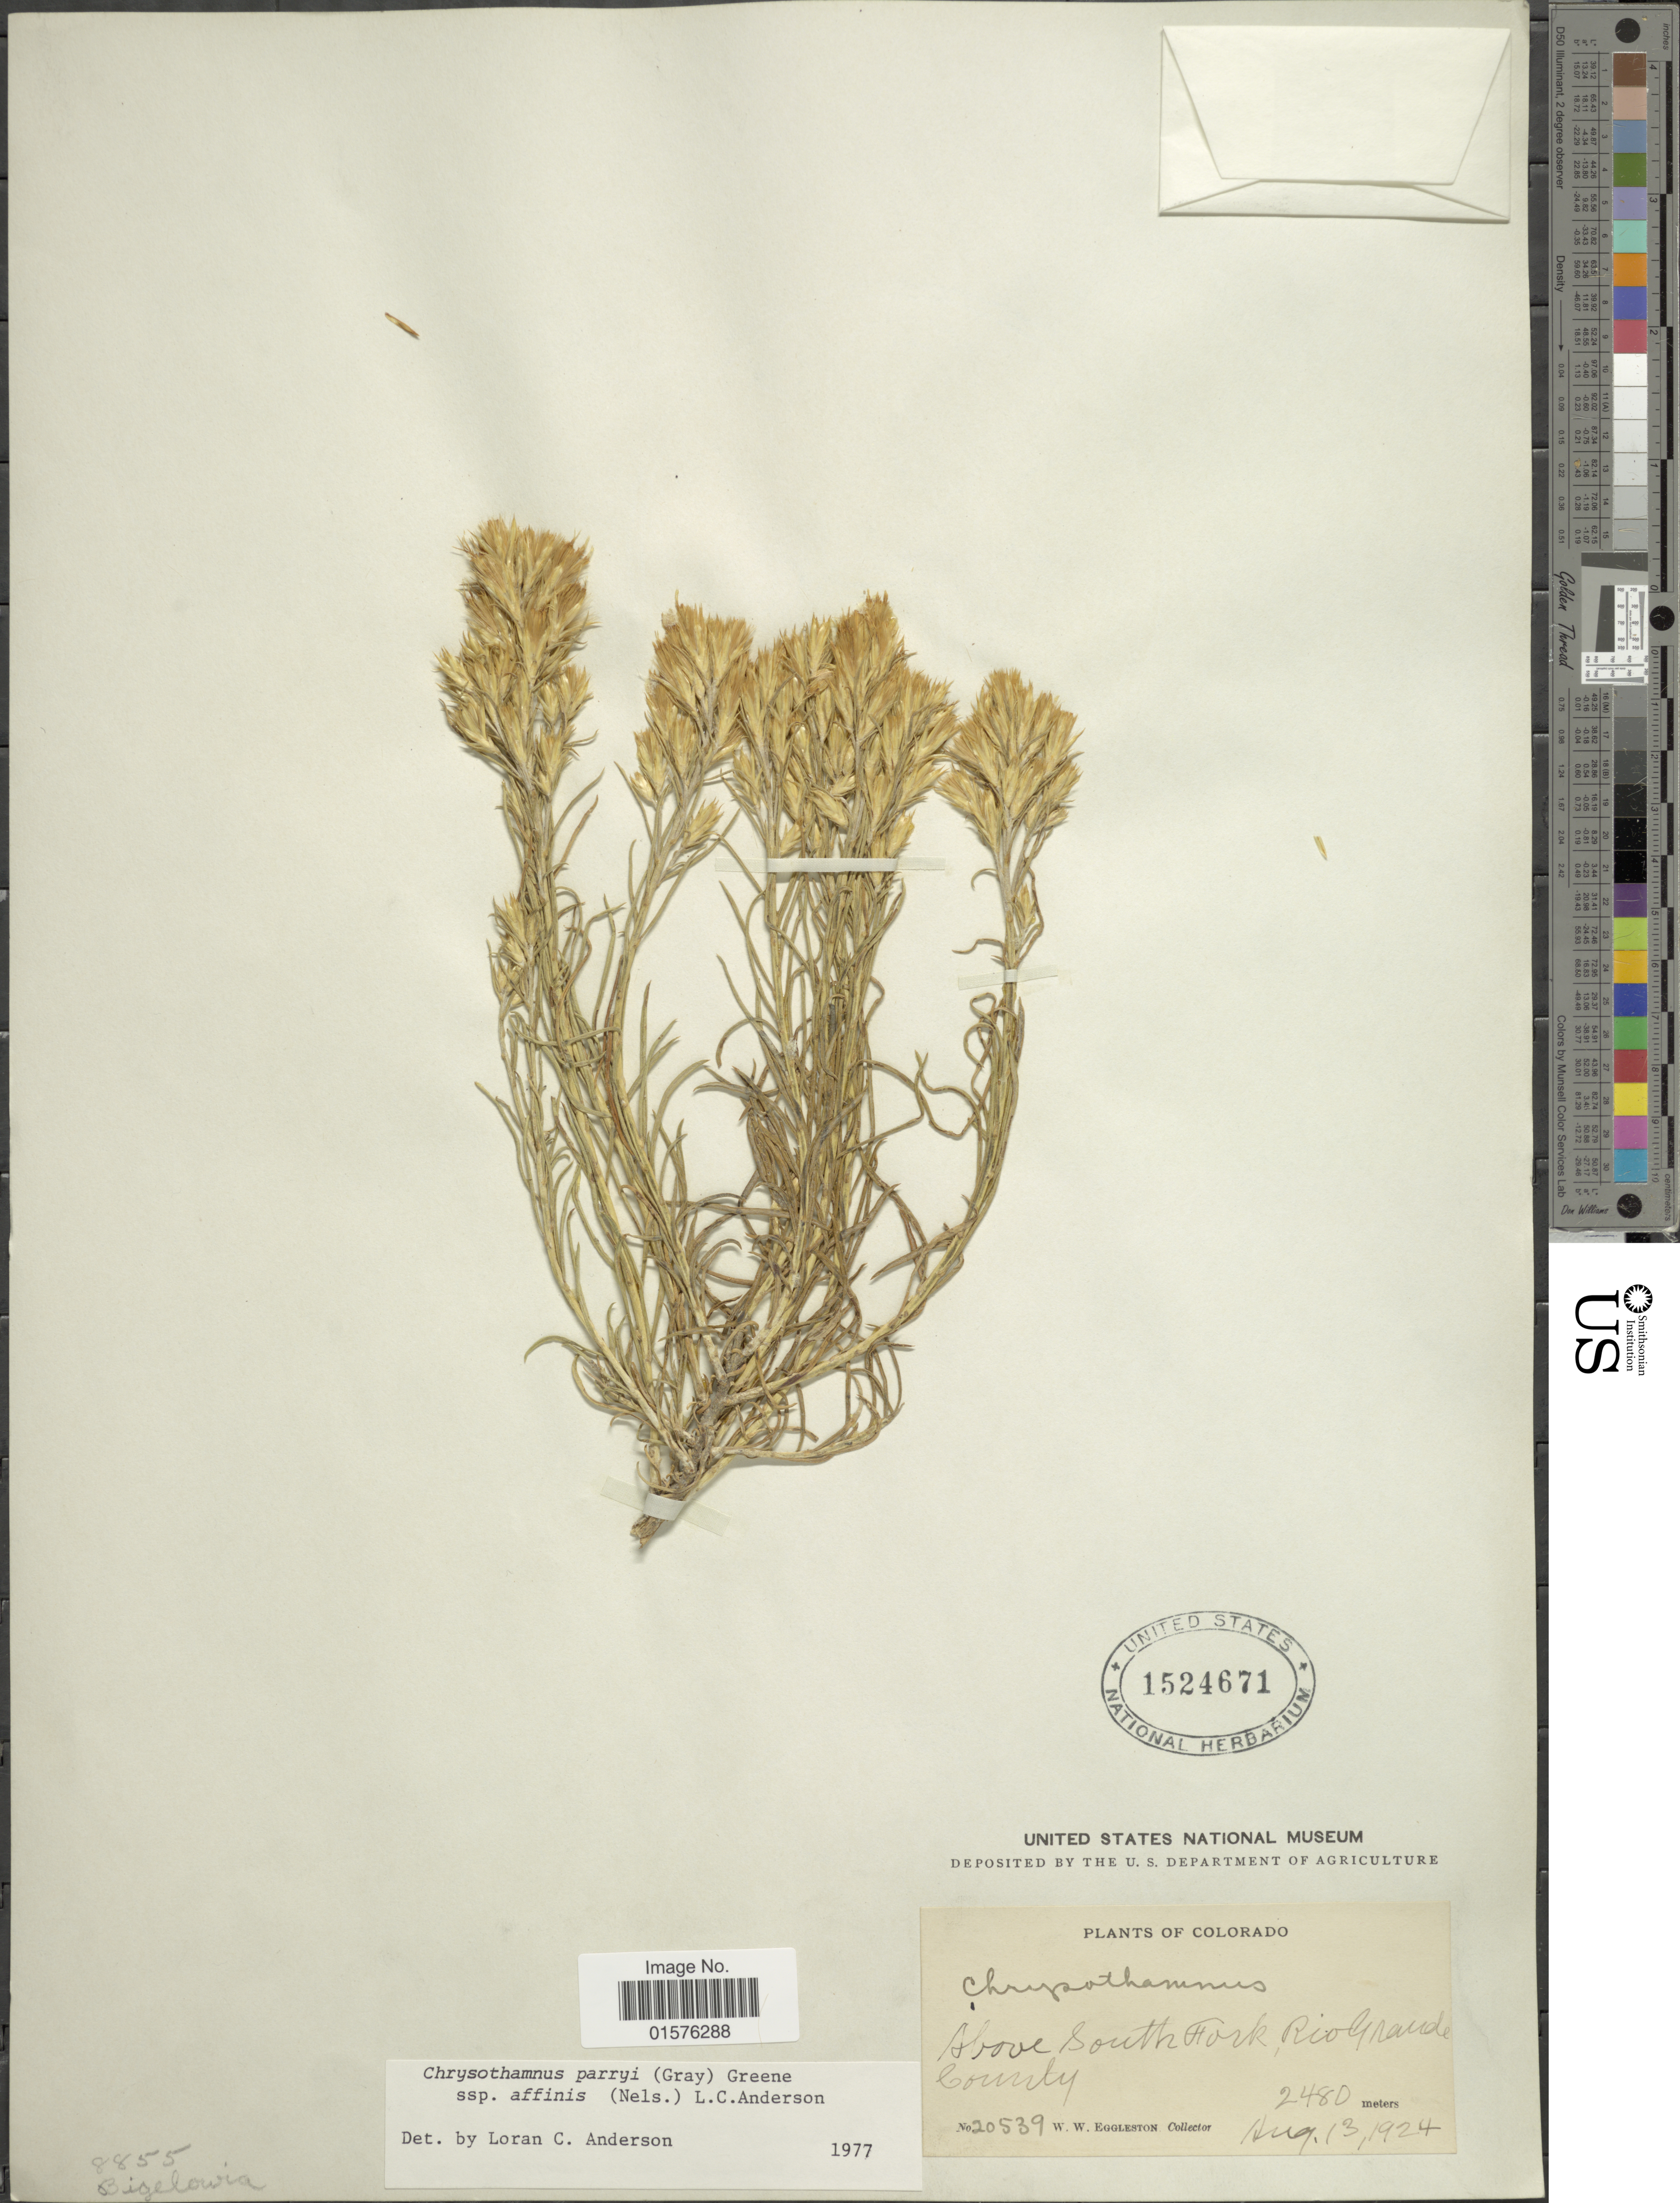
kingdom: Plantae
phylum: Tracheophyta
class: Magnoliopsida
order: Asterales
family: Asteraceae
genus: Ericameria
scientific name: Ericameria parryi var. affinis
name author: (A. Nelson) G.L. Nesom & G.I. Baird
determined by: Urbatsch, Lowell E., Curator (LSU), Louisiana State University (UNITED STATES)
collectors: W. W. Eggleston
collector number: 20539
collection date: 1924-08-13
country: United States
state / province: Colorado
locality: Above South Fork, Rio Grande County.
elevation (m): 2480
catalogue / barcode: US 1524671